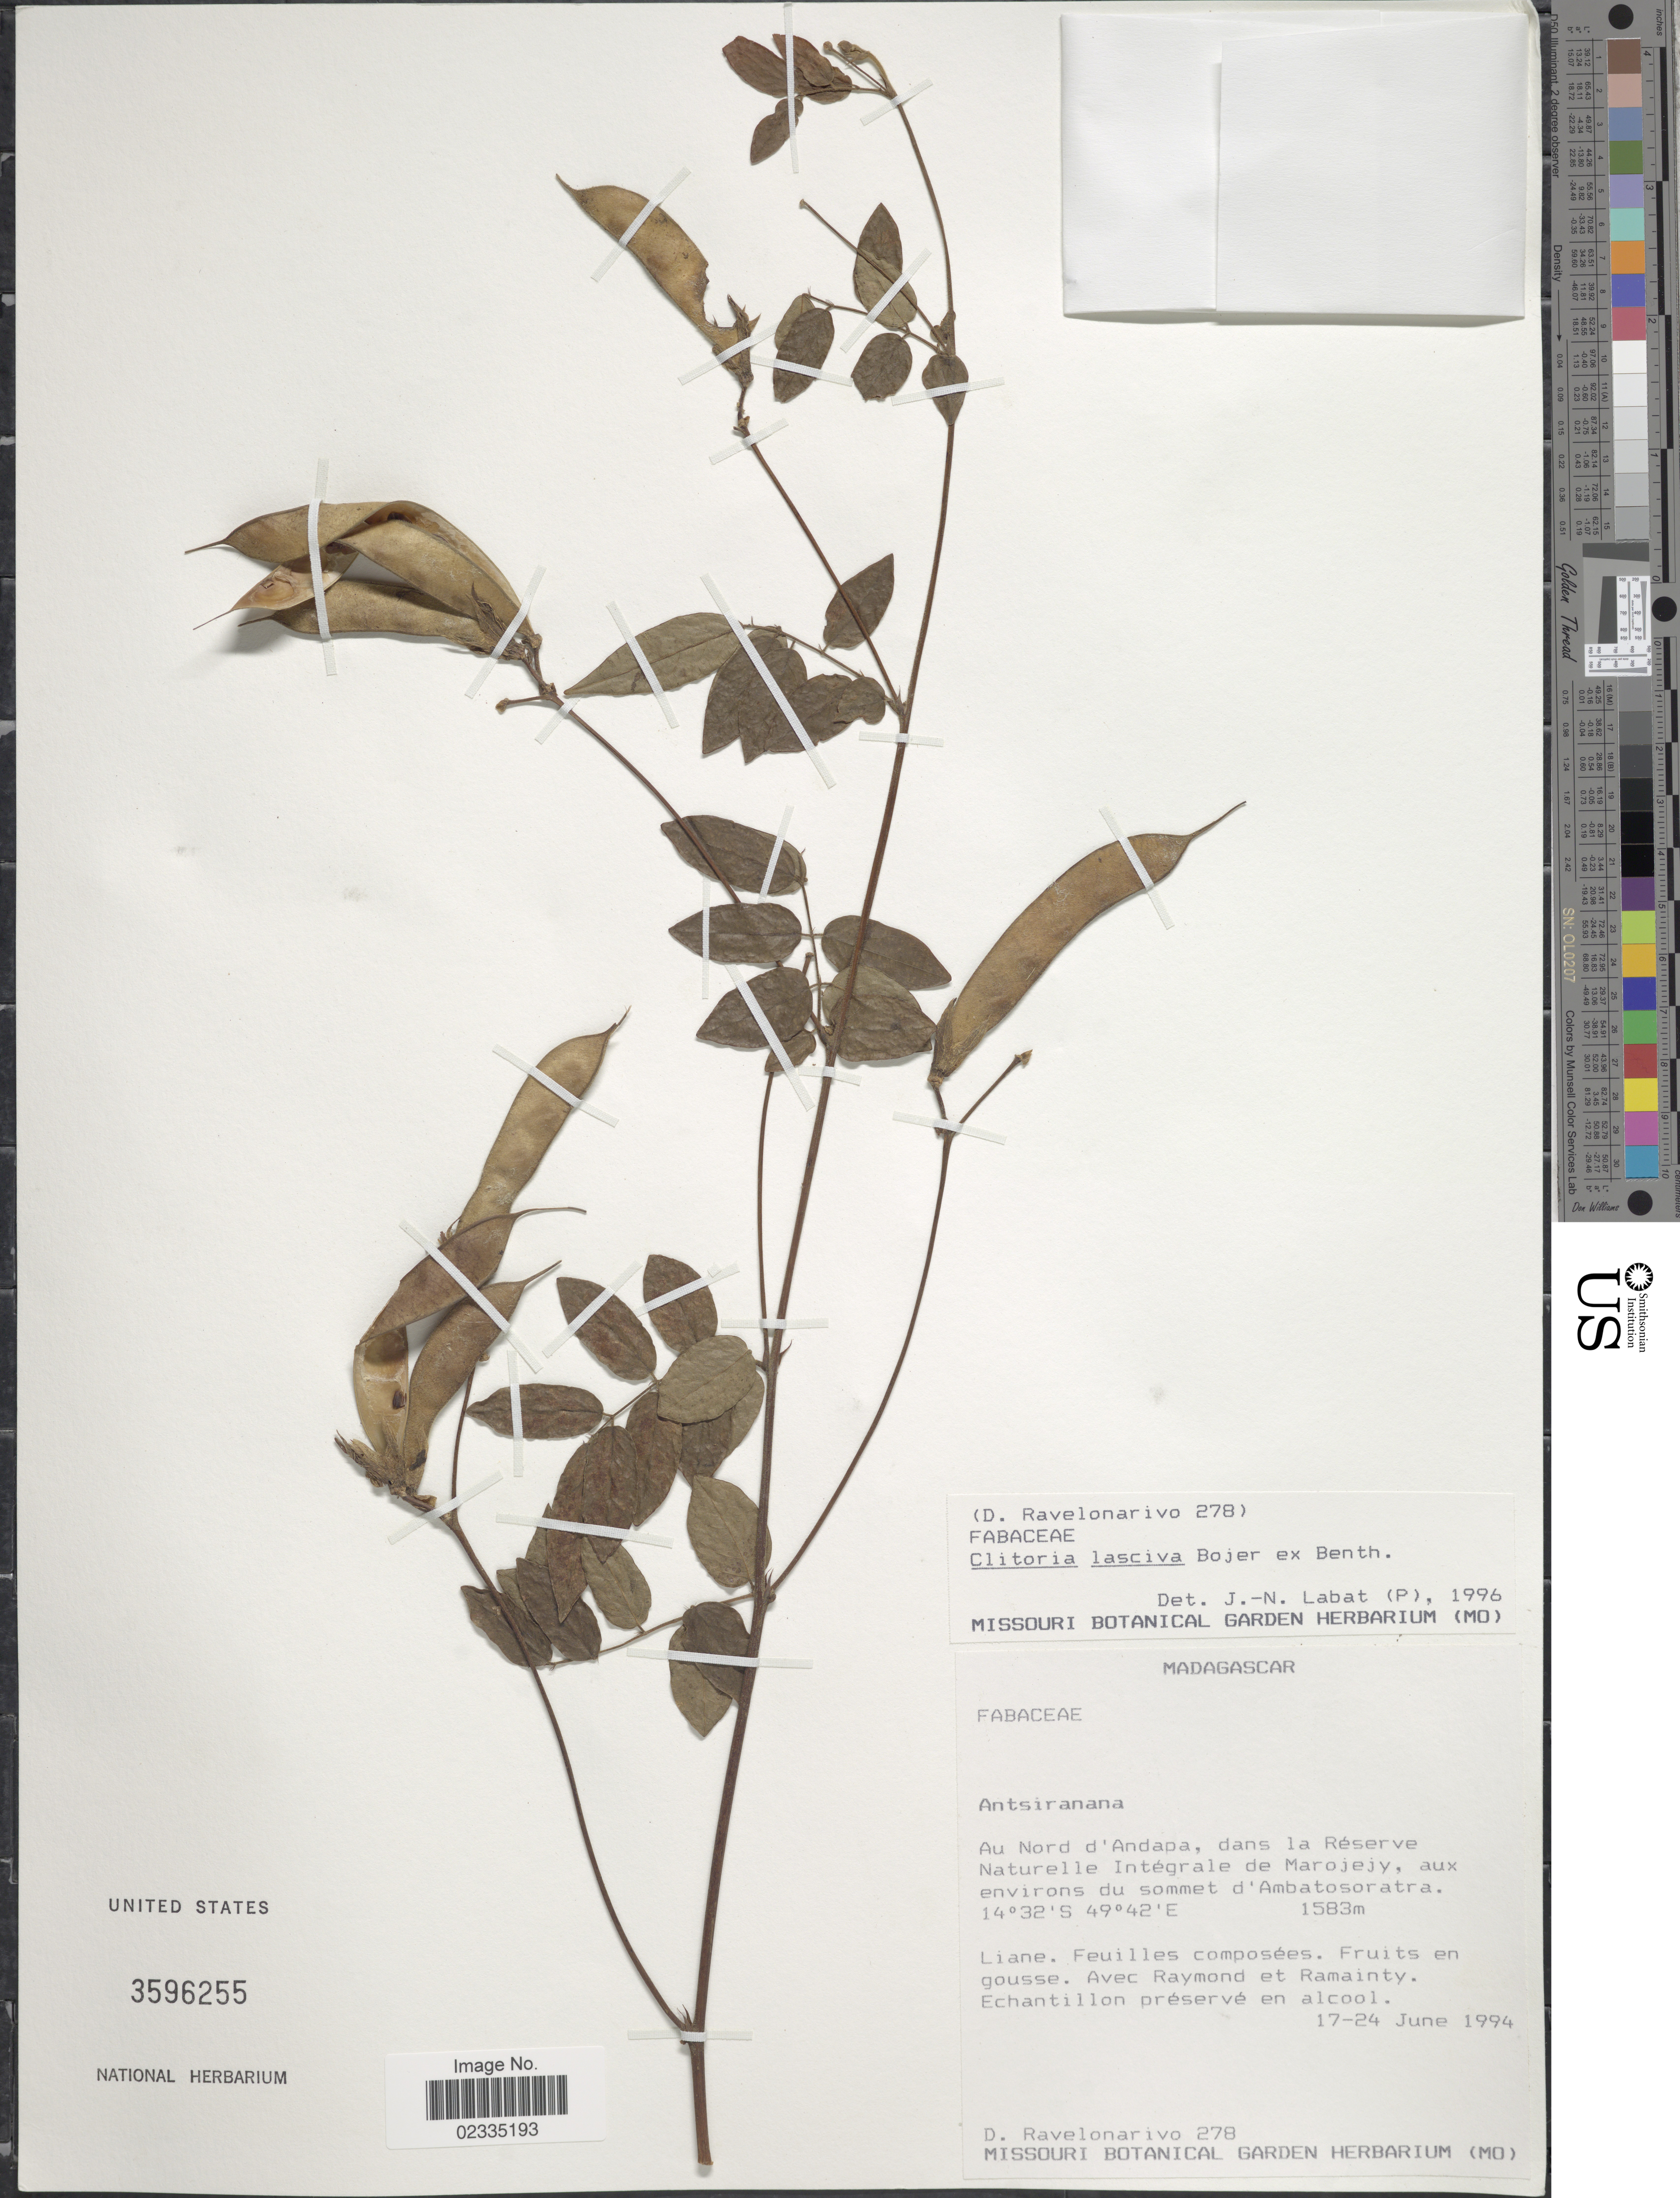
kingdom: Plantae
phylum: Tracheophyta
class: Magnoliopsida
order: Fabales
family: Fabaceae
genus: Clitoria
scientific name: Clitoria lasciva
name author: Bojer ex Benth.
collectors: D. Ravelonairivo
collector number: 278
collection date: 1994-06-17/1994-06-24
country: Madagascar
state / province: Sava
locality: Au Nord d'Andapa, dans la Réserve Naturelle Intégrale de Marojejy, aux environs du sommet d'Ambatosoratra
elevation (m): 1583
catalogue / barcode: US 3596255